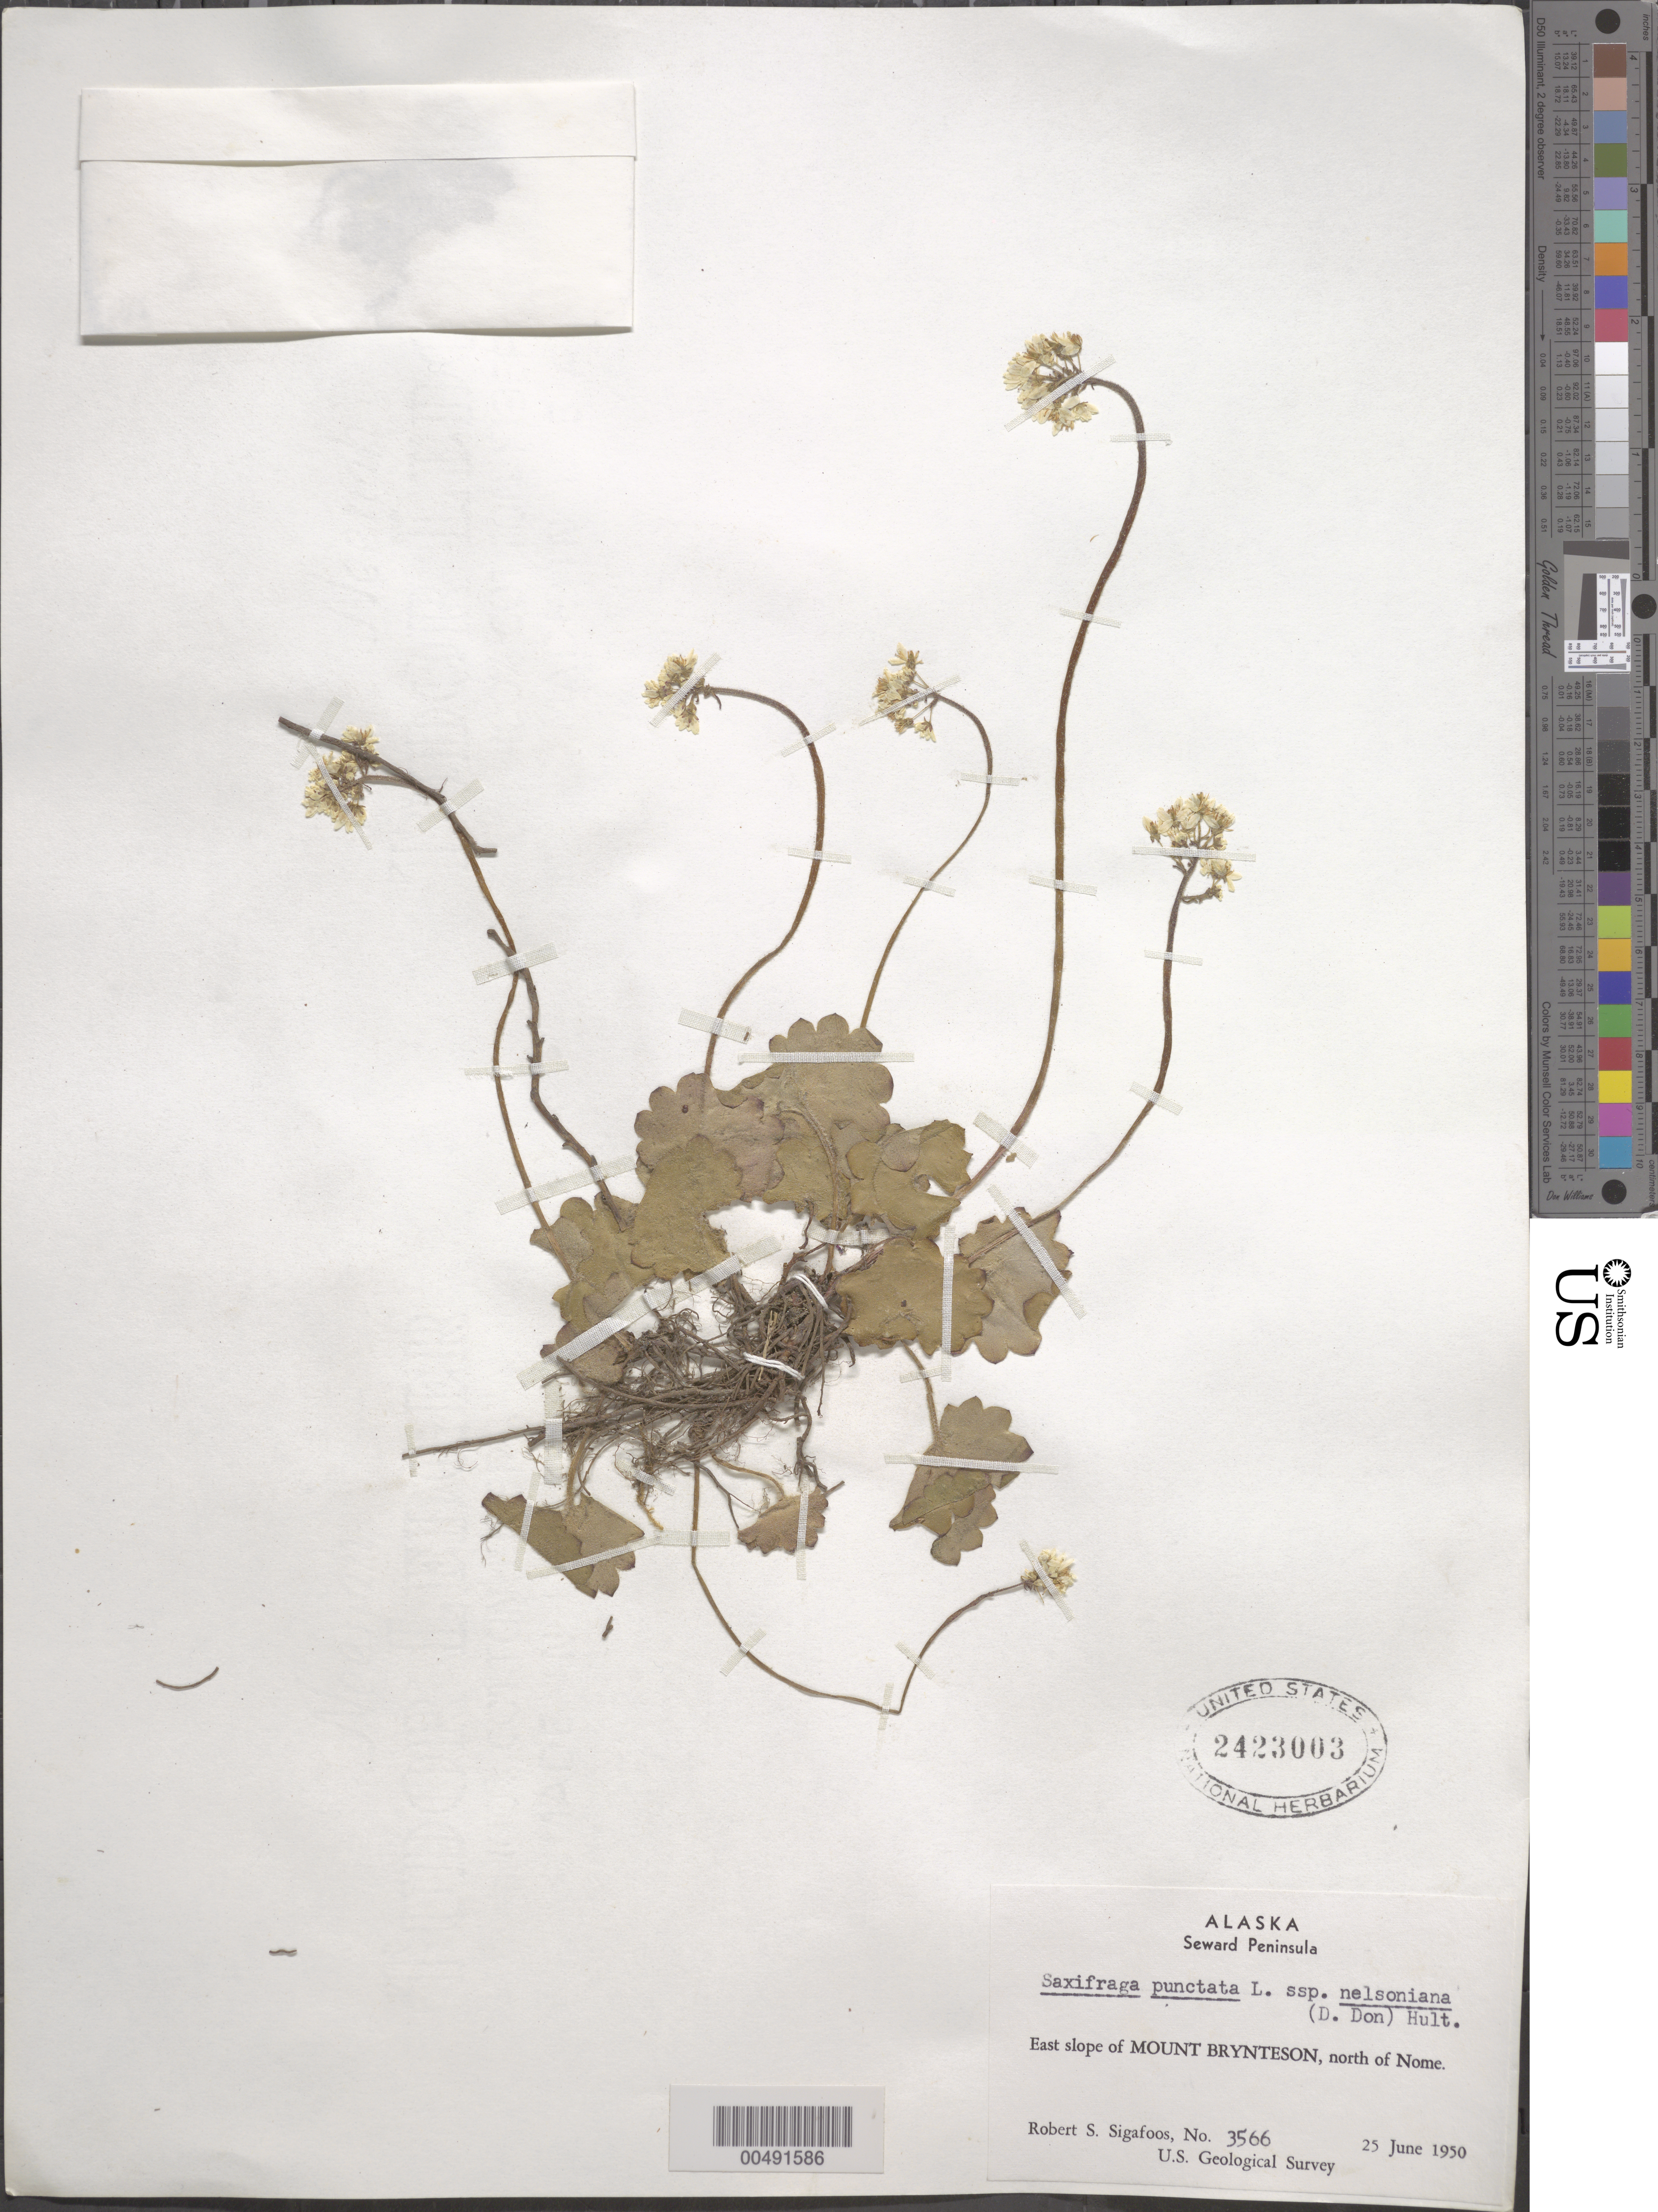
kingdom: Plantae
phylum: Tracheophyta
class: Magnoliopsida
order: Saxifragales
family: Saxifragaceae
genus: Micranthes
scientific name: Micranthes nelsoniana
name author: (D. Don) Small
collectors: R. Sigafoos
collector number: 3566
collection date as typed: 25 Jul 1950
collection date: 1950-07-25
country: United States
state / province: Alaska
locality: Seward Peninsula, north of Nome, east slope of Mount Brynteson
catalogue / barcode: US 2423003